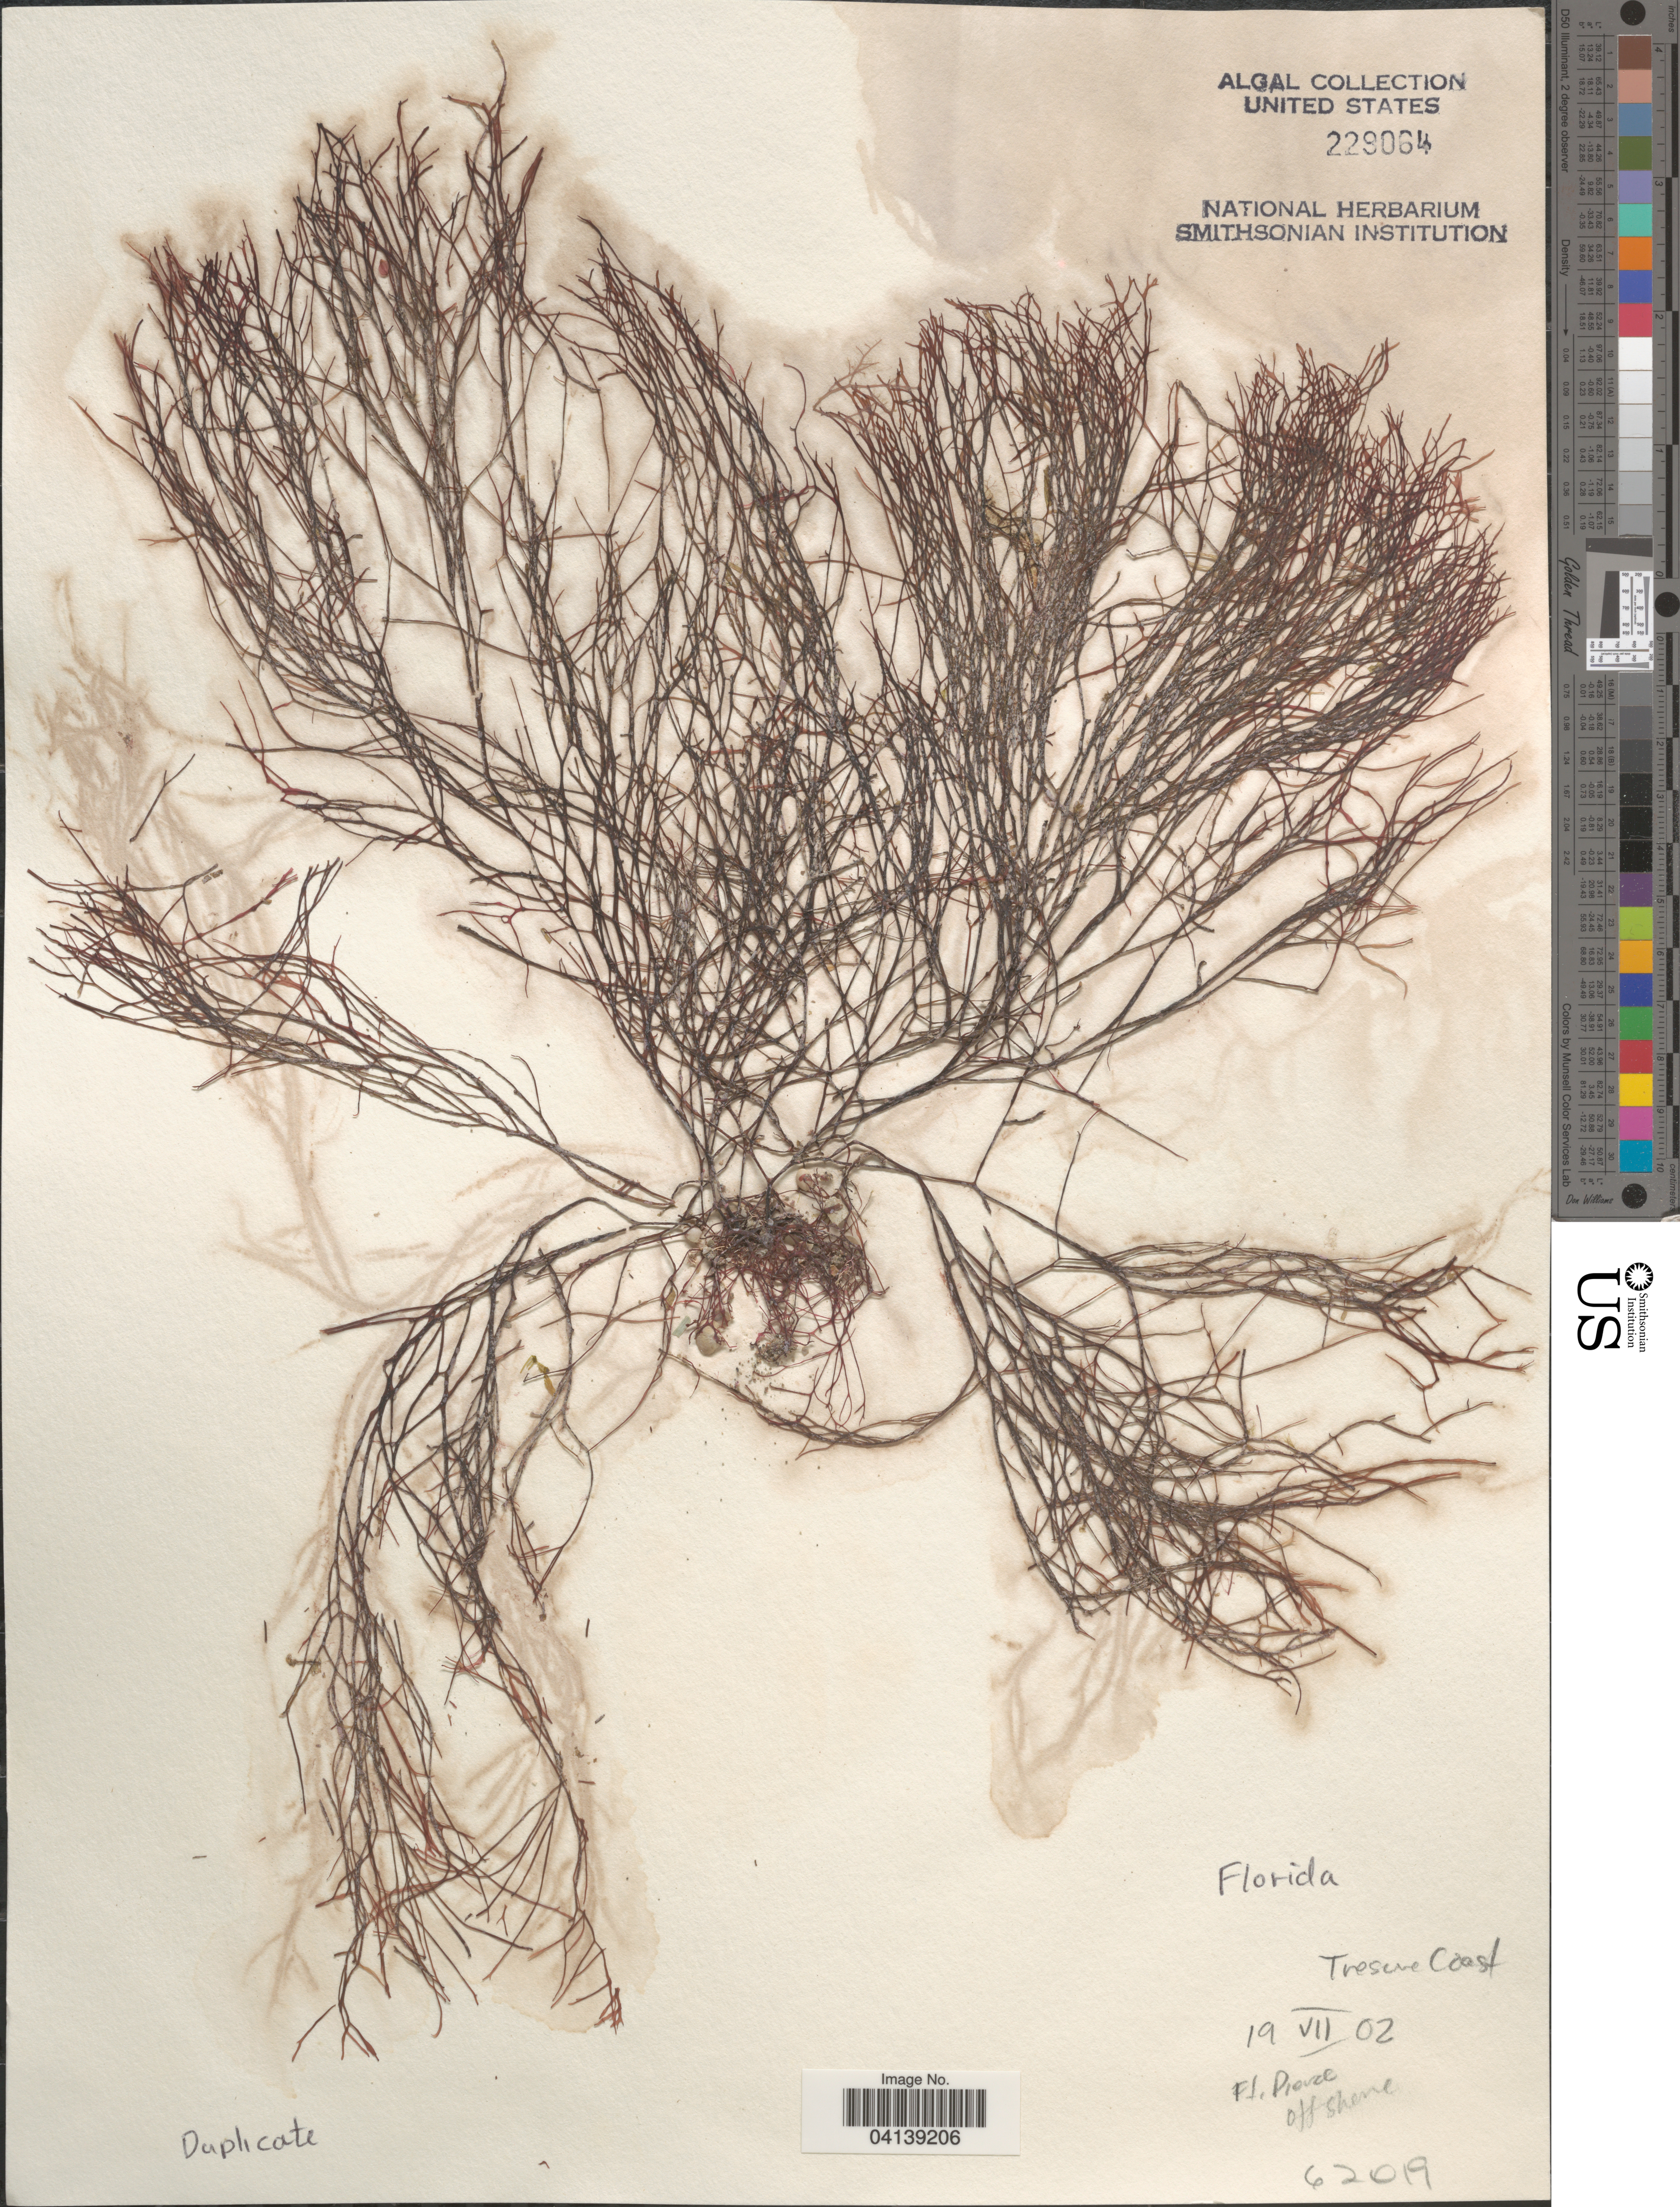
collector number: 62019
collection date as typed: Transcribed d/m/y: 19/7/2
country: United States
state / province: Florida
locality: Tresure Coast. Ft. Pierce offshore.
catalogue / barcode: US 229064